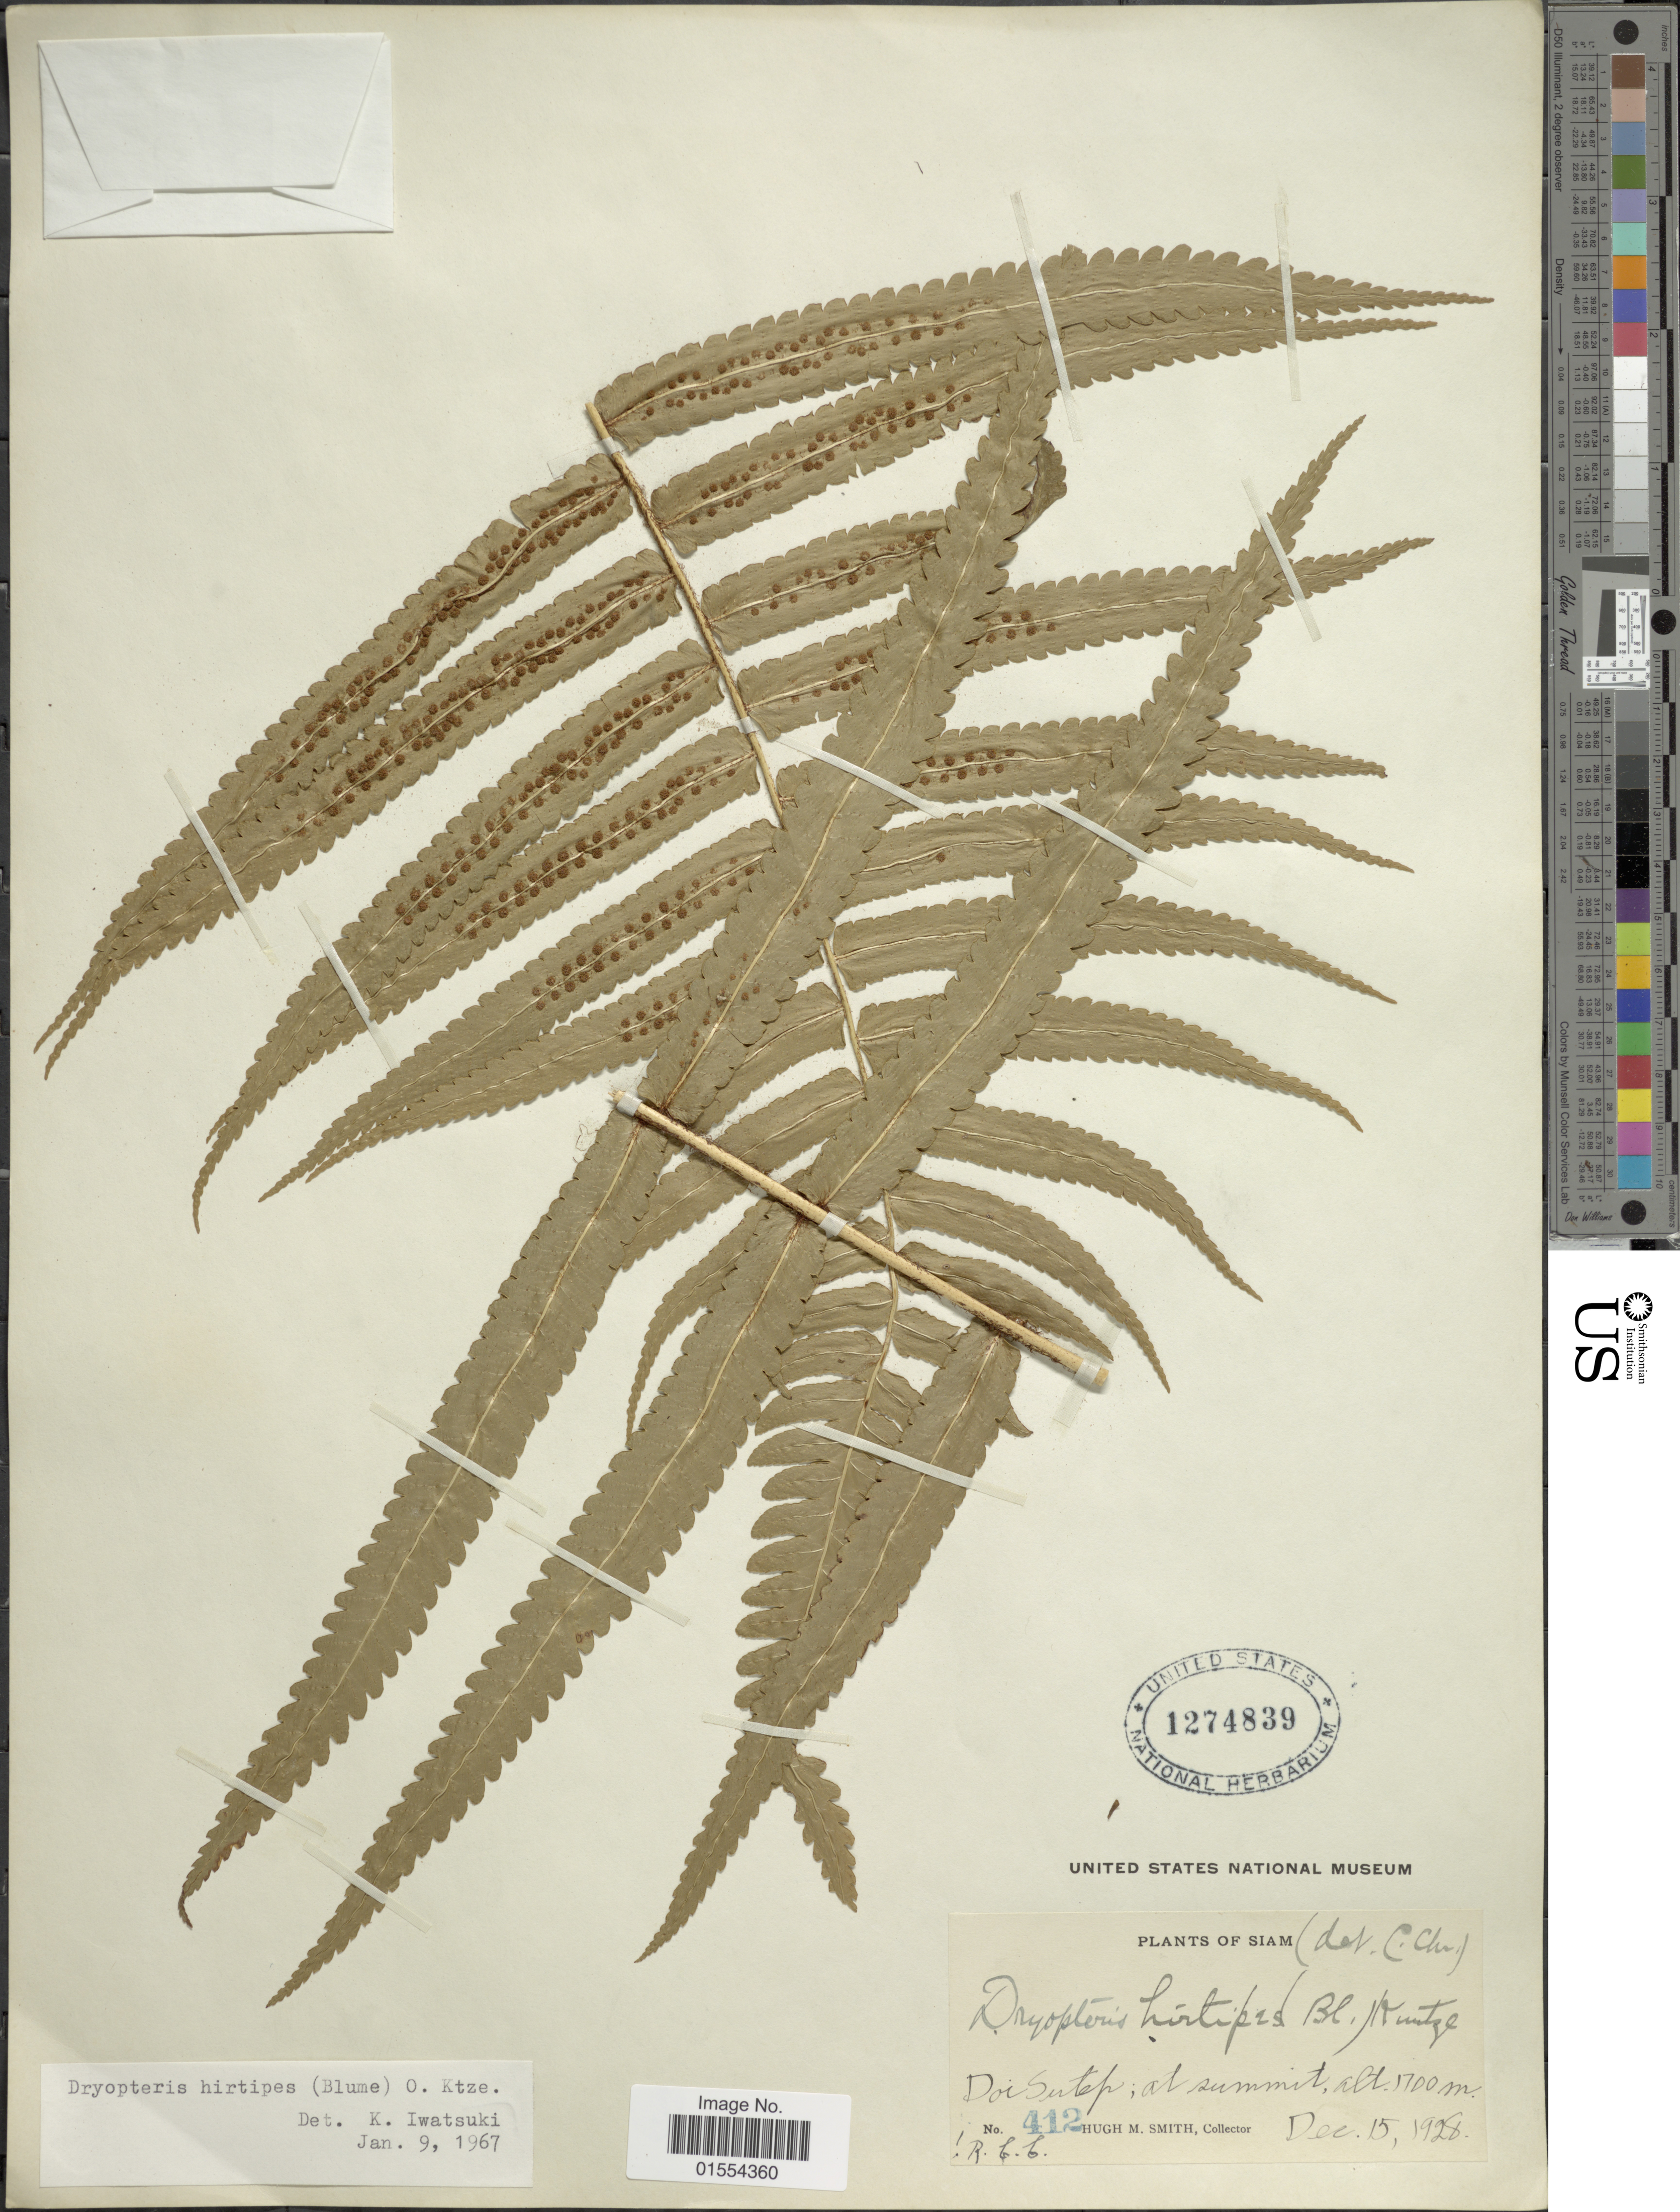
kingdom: Plantae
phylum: Tracheophyta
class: Polypodiopsida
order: Polypodiales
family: Dryopteridaceae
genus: Dryopteris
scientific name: Dryopteris hirtipes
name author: (Blume) Kuntze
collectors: H. M. Smith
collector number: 412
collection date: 1928-12-15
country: Thailand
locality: Siam, Doi Sutep at summit.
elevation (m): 1700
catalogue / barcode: US 1274839